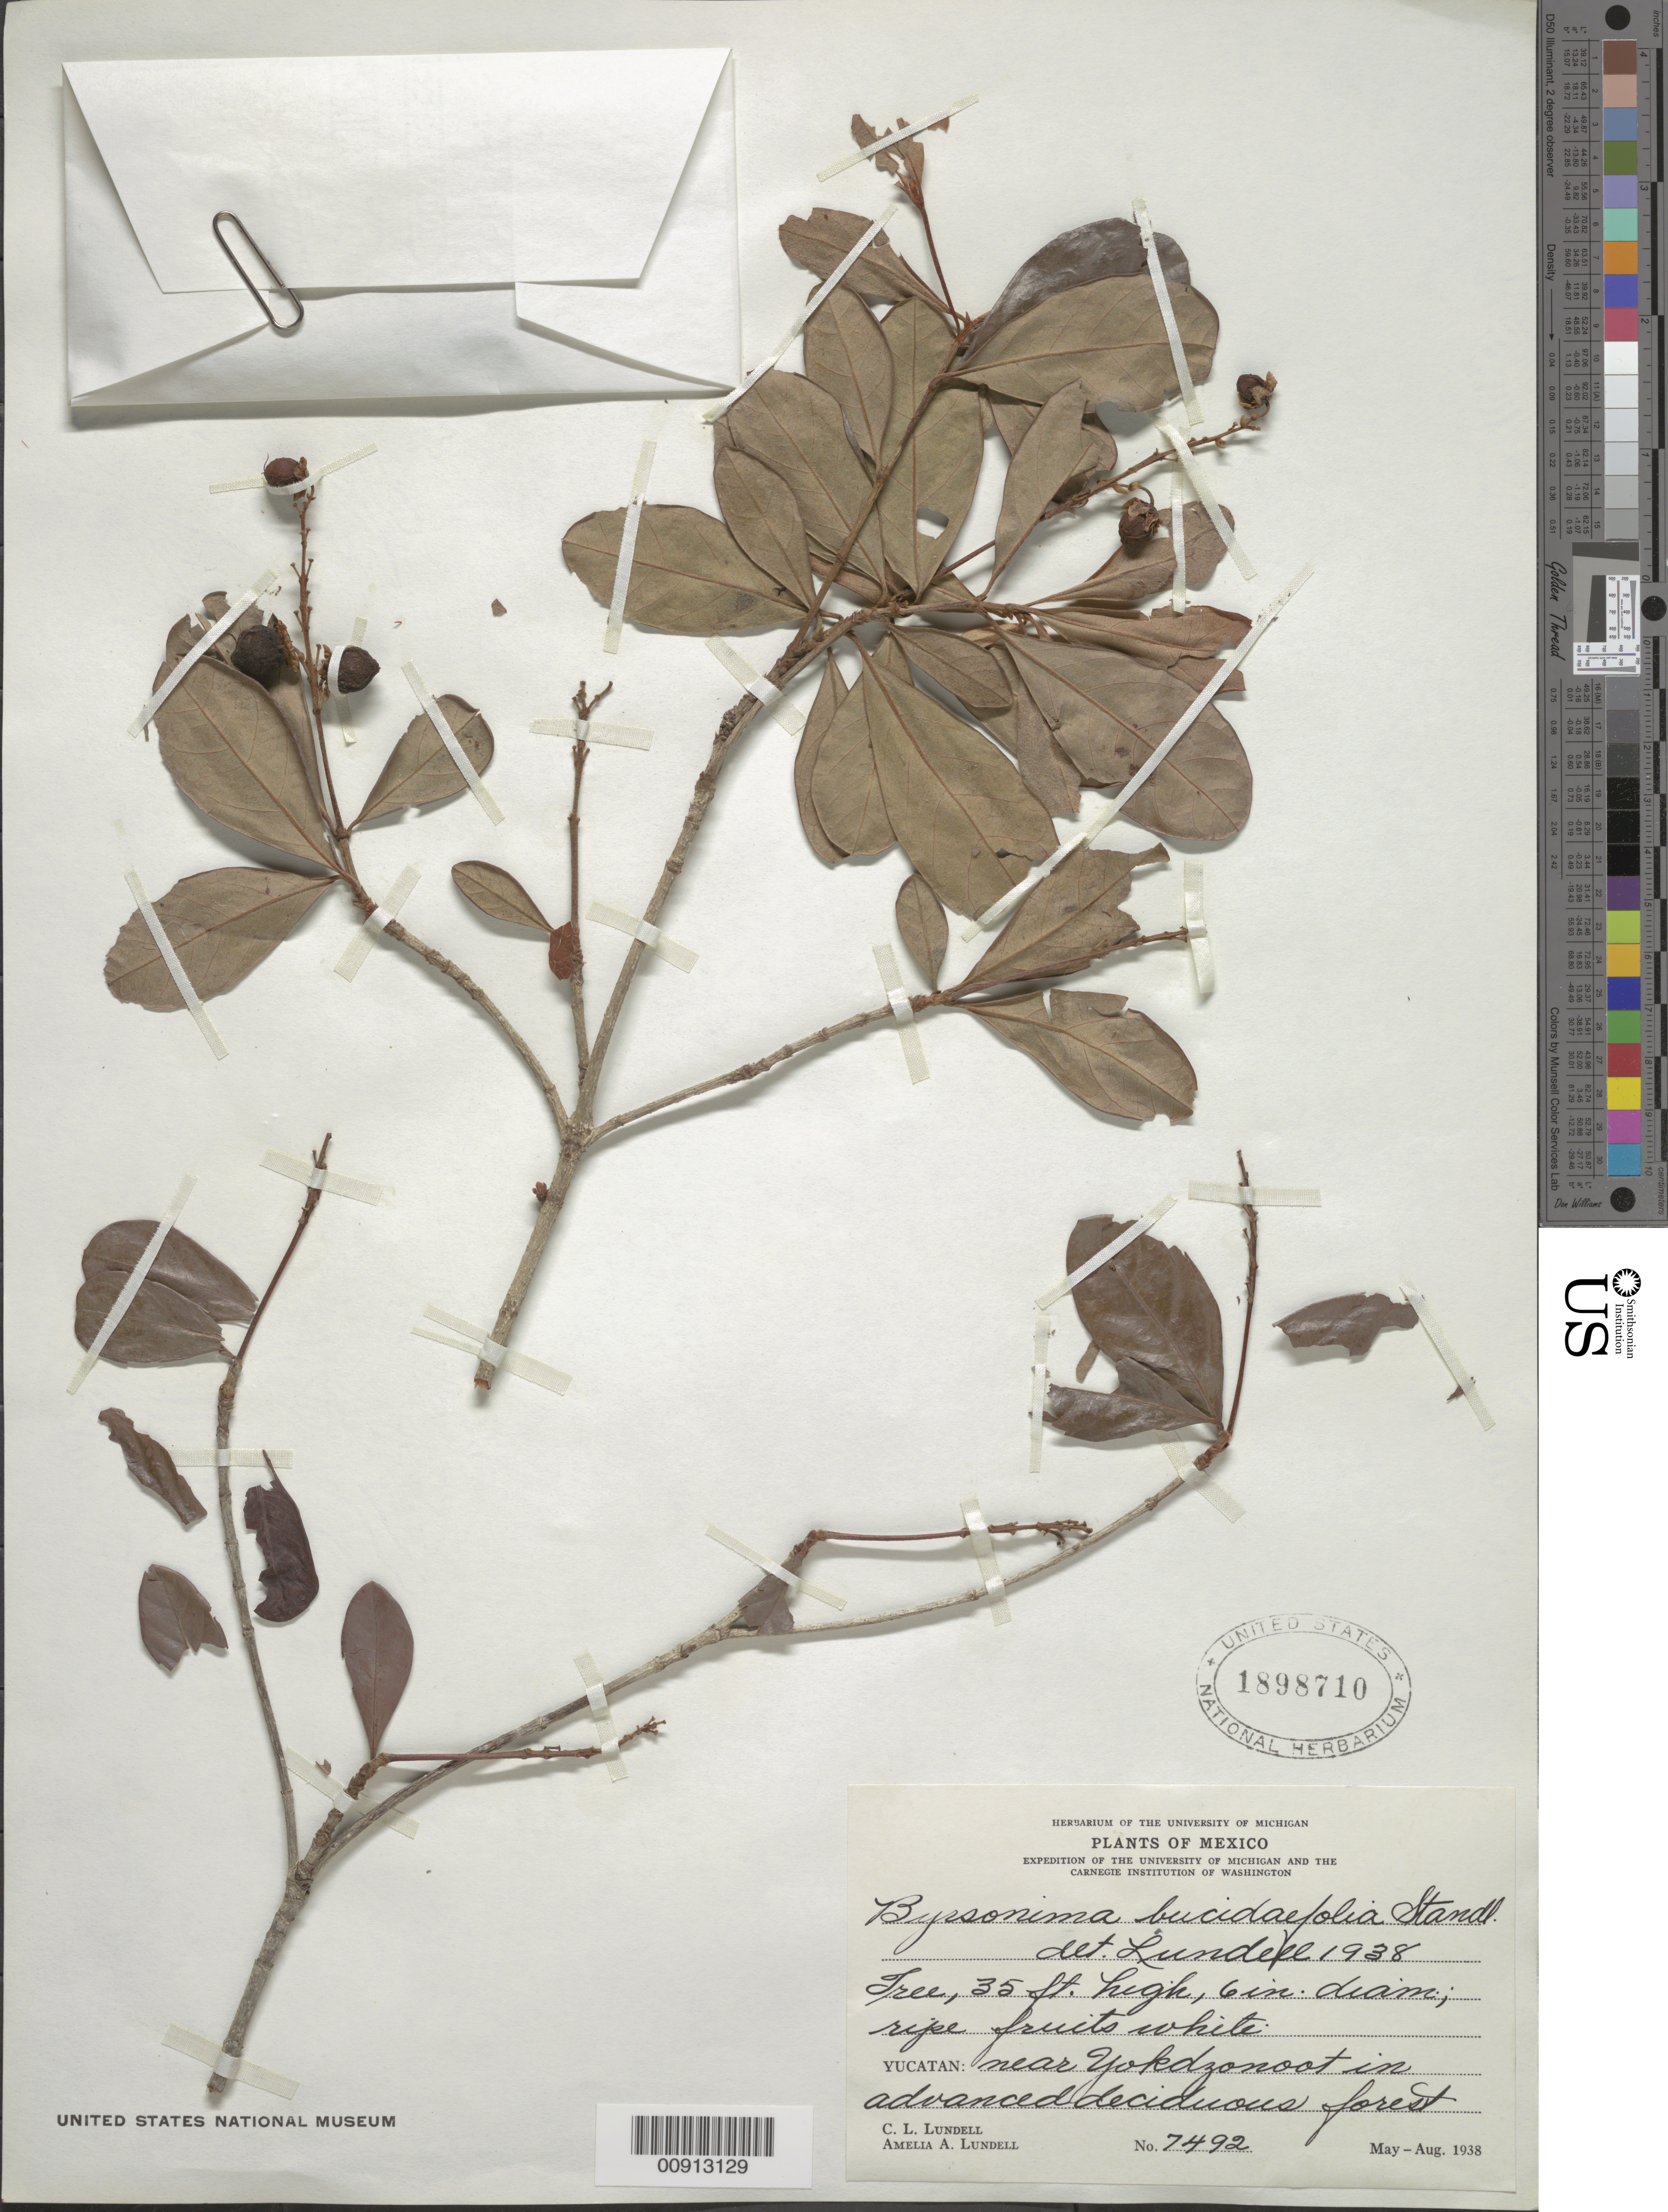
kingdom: Plantae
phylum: Tracheophyta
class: Magnoliopsida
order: Malpighiales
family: Malpighiaceae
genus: Byrsonima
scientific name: Byrsonima bucidifolia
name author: Standl.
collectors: C. L. Lundell & A. A. Lundell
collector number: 7492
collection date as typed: May 1938 to -- Aug 1938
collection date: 1938-05/1938-08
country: Mexico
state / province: Yucatán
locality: Yucatán: near Yokdzonoot.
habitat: In advanced deciduous forest.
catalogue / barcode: US 1898710